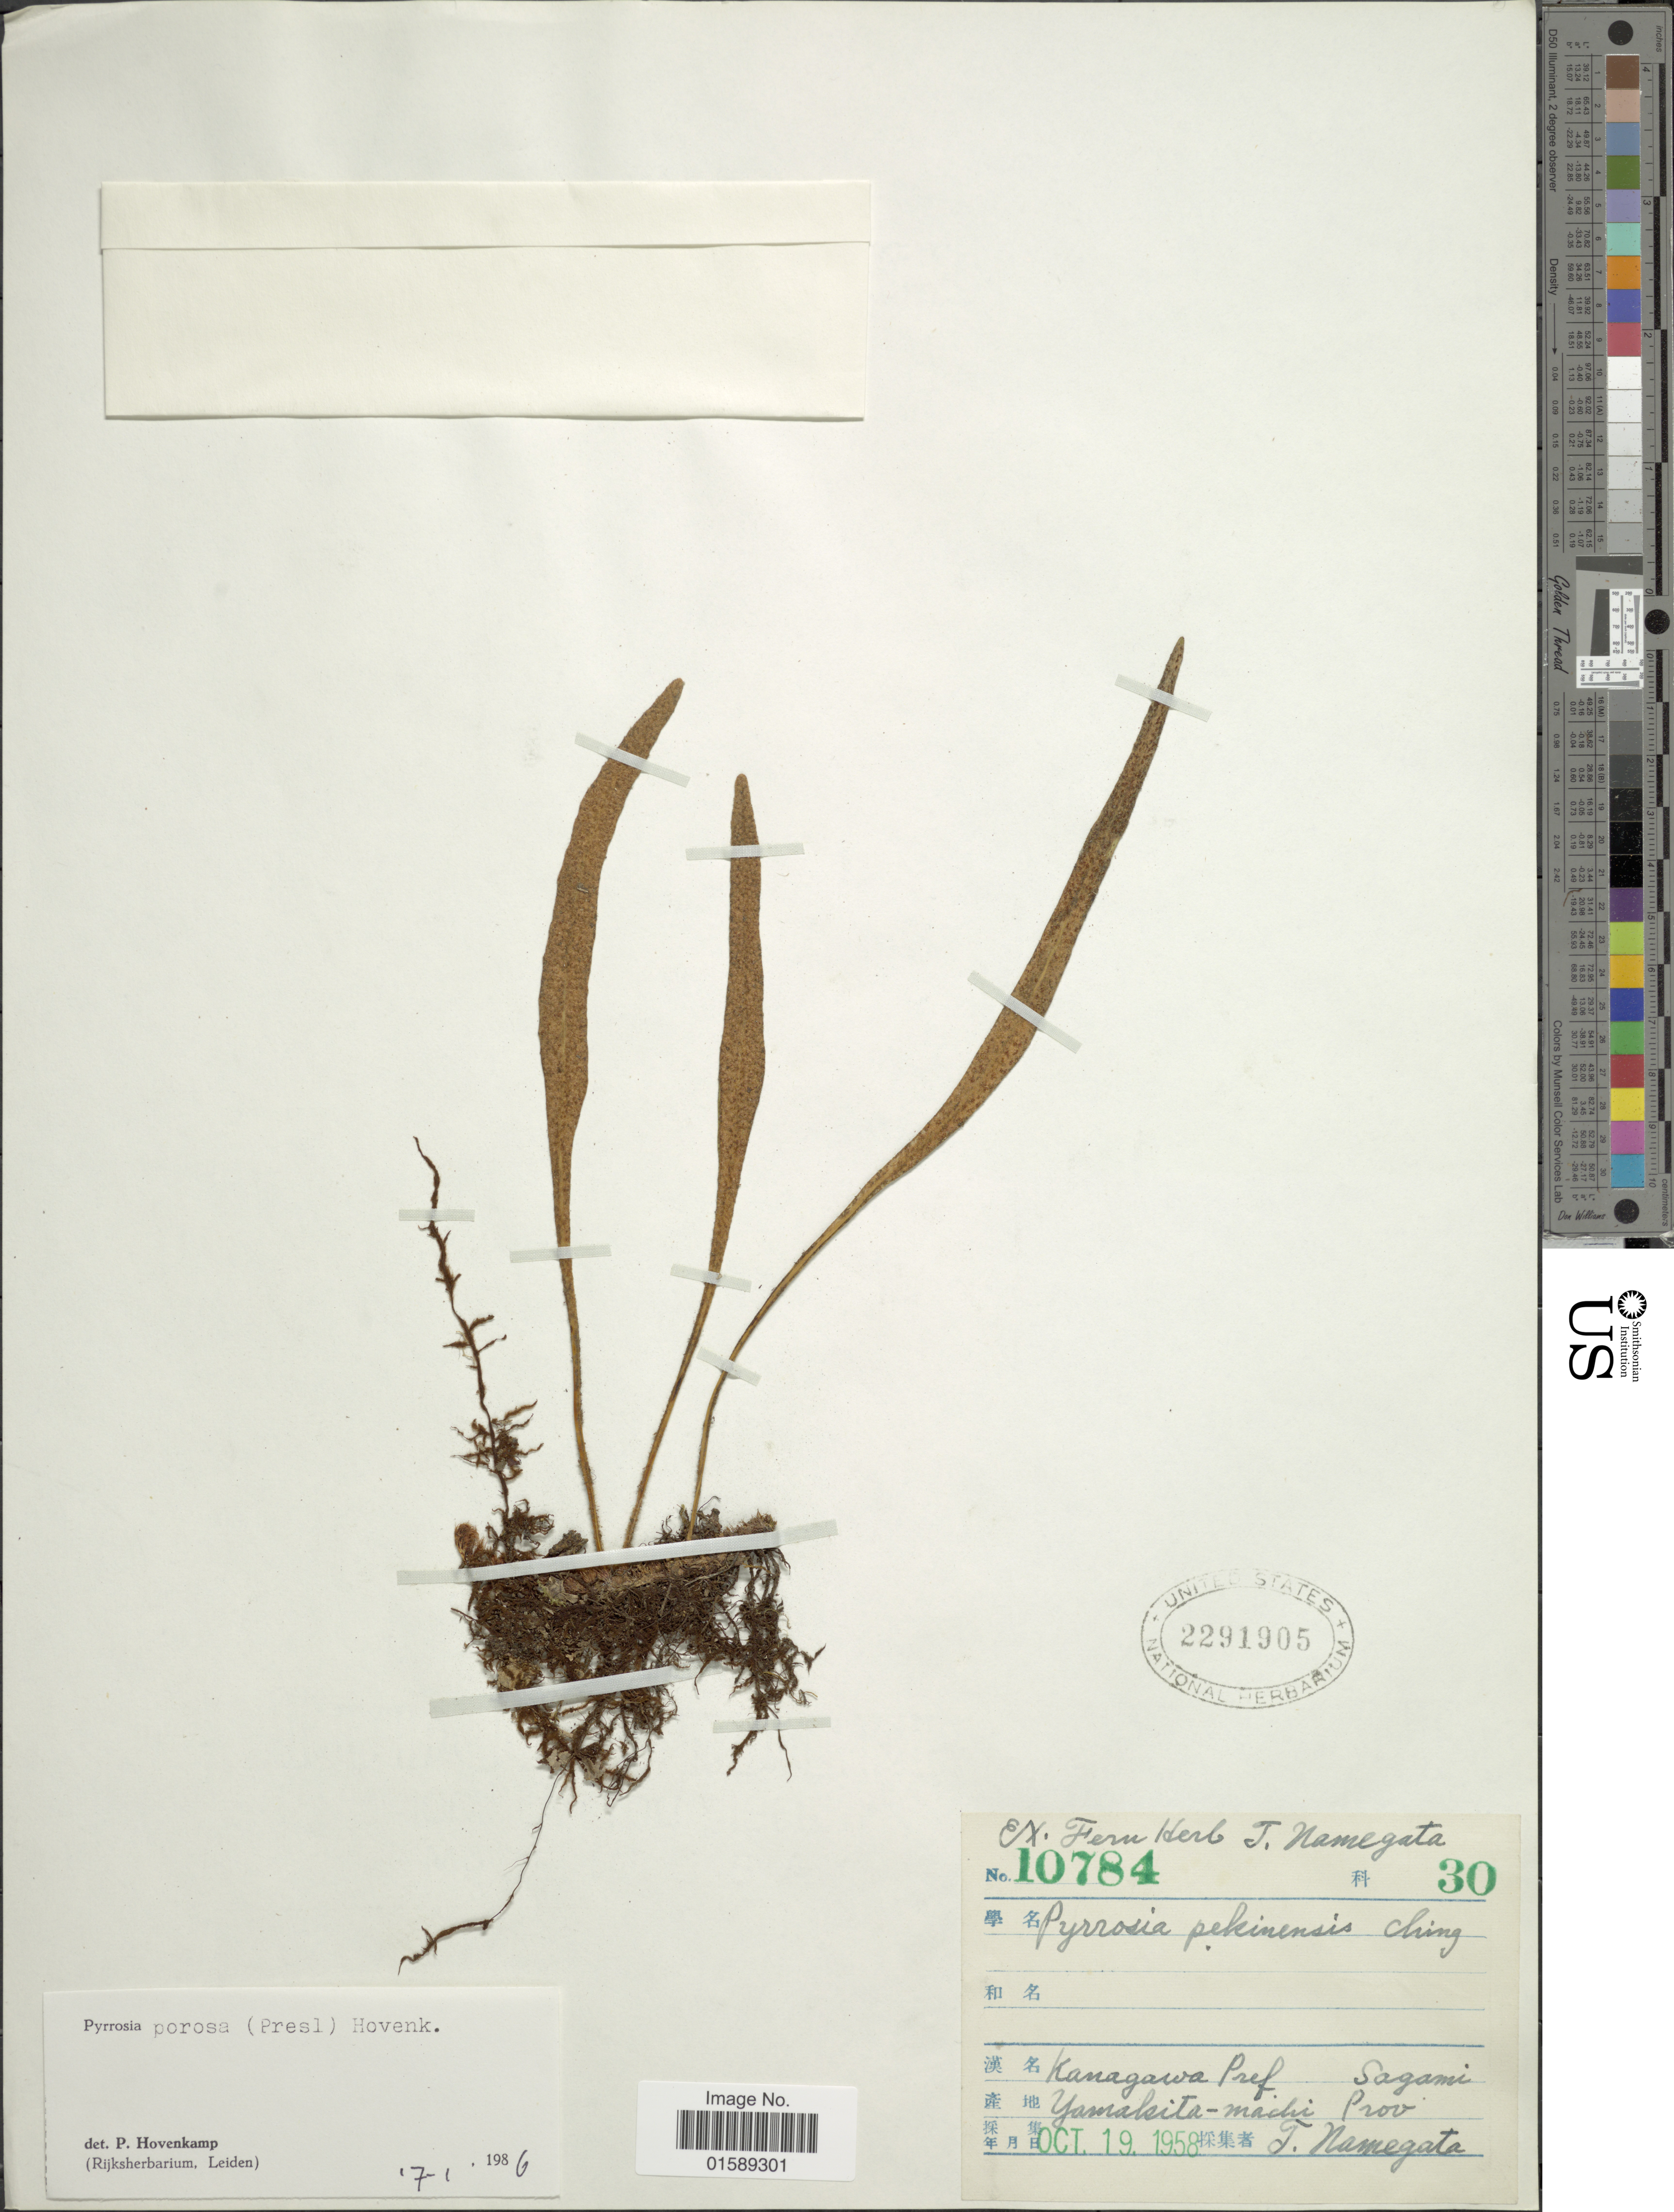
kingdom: Plantae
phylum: Tracheophyta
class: Polypodiopsida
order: Polypodiales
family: Polypodiaceae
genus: Pyrrosia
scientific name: Pyrrosia porosa var. porosa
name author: (C. Presl) Hovenkamp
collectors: T. Namegata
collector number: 10784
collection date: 1958-10-19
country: Japan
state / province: Kanagawa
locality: Kanagawa Pref. Sagami, Yamakita-machi Prov.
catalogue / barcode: US 2291905